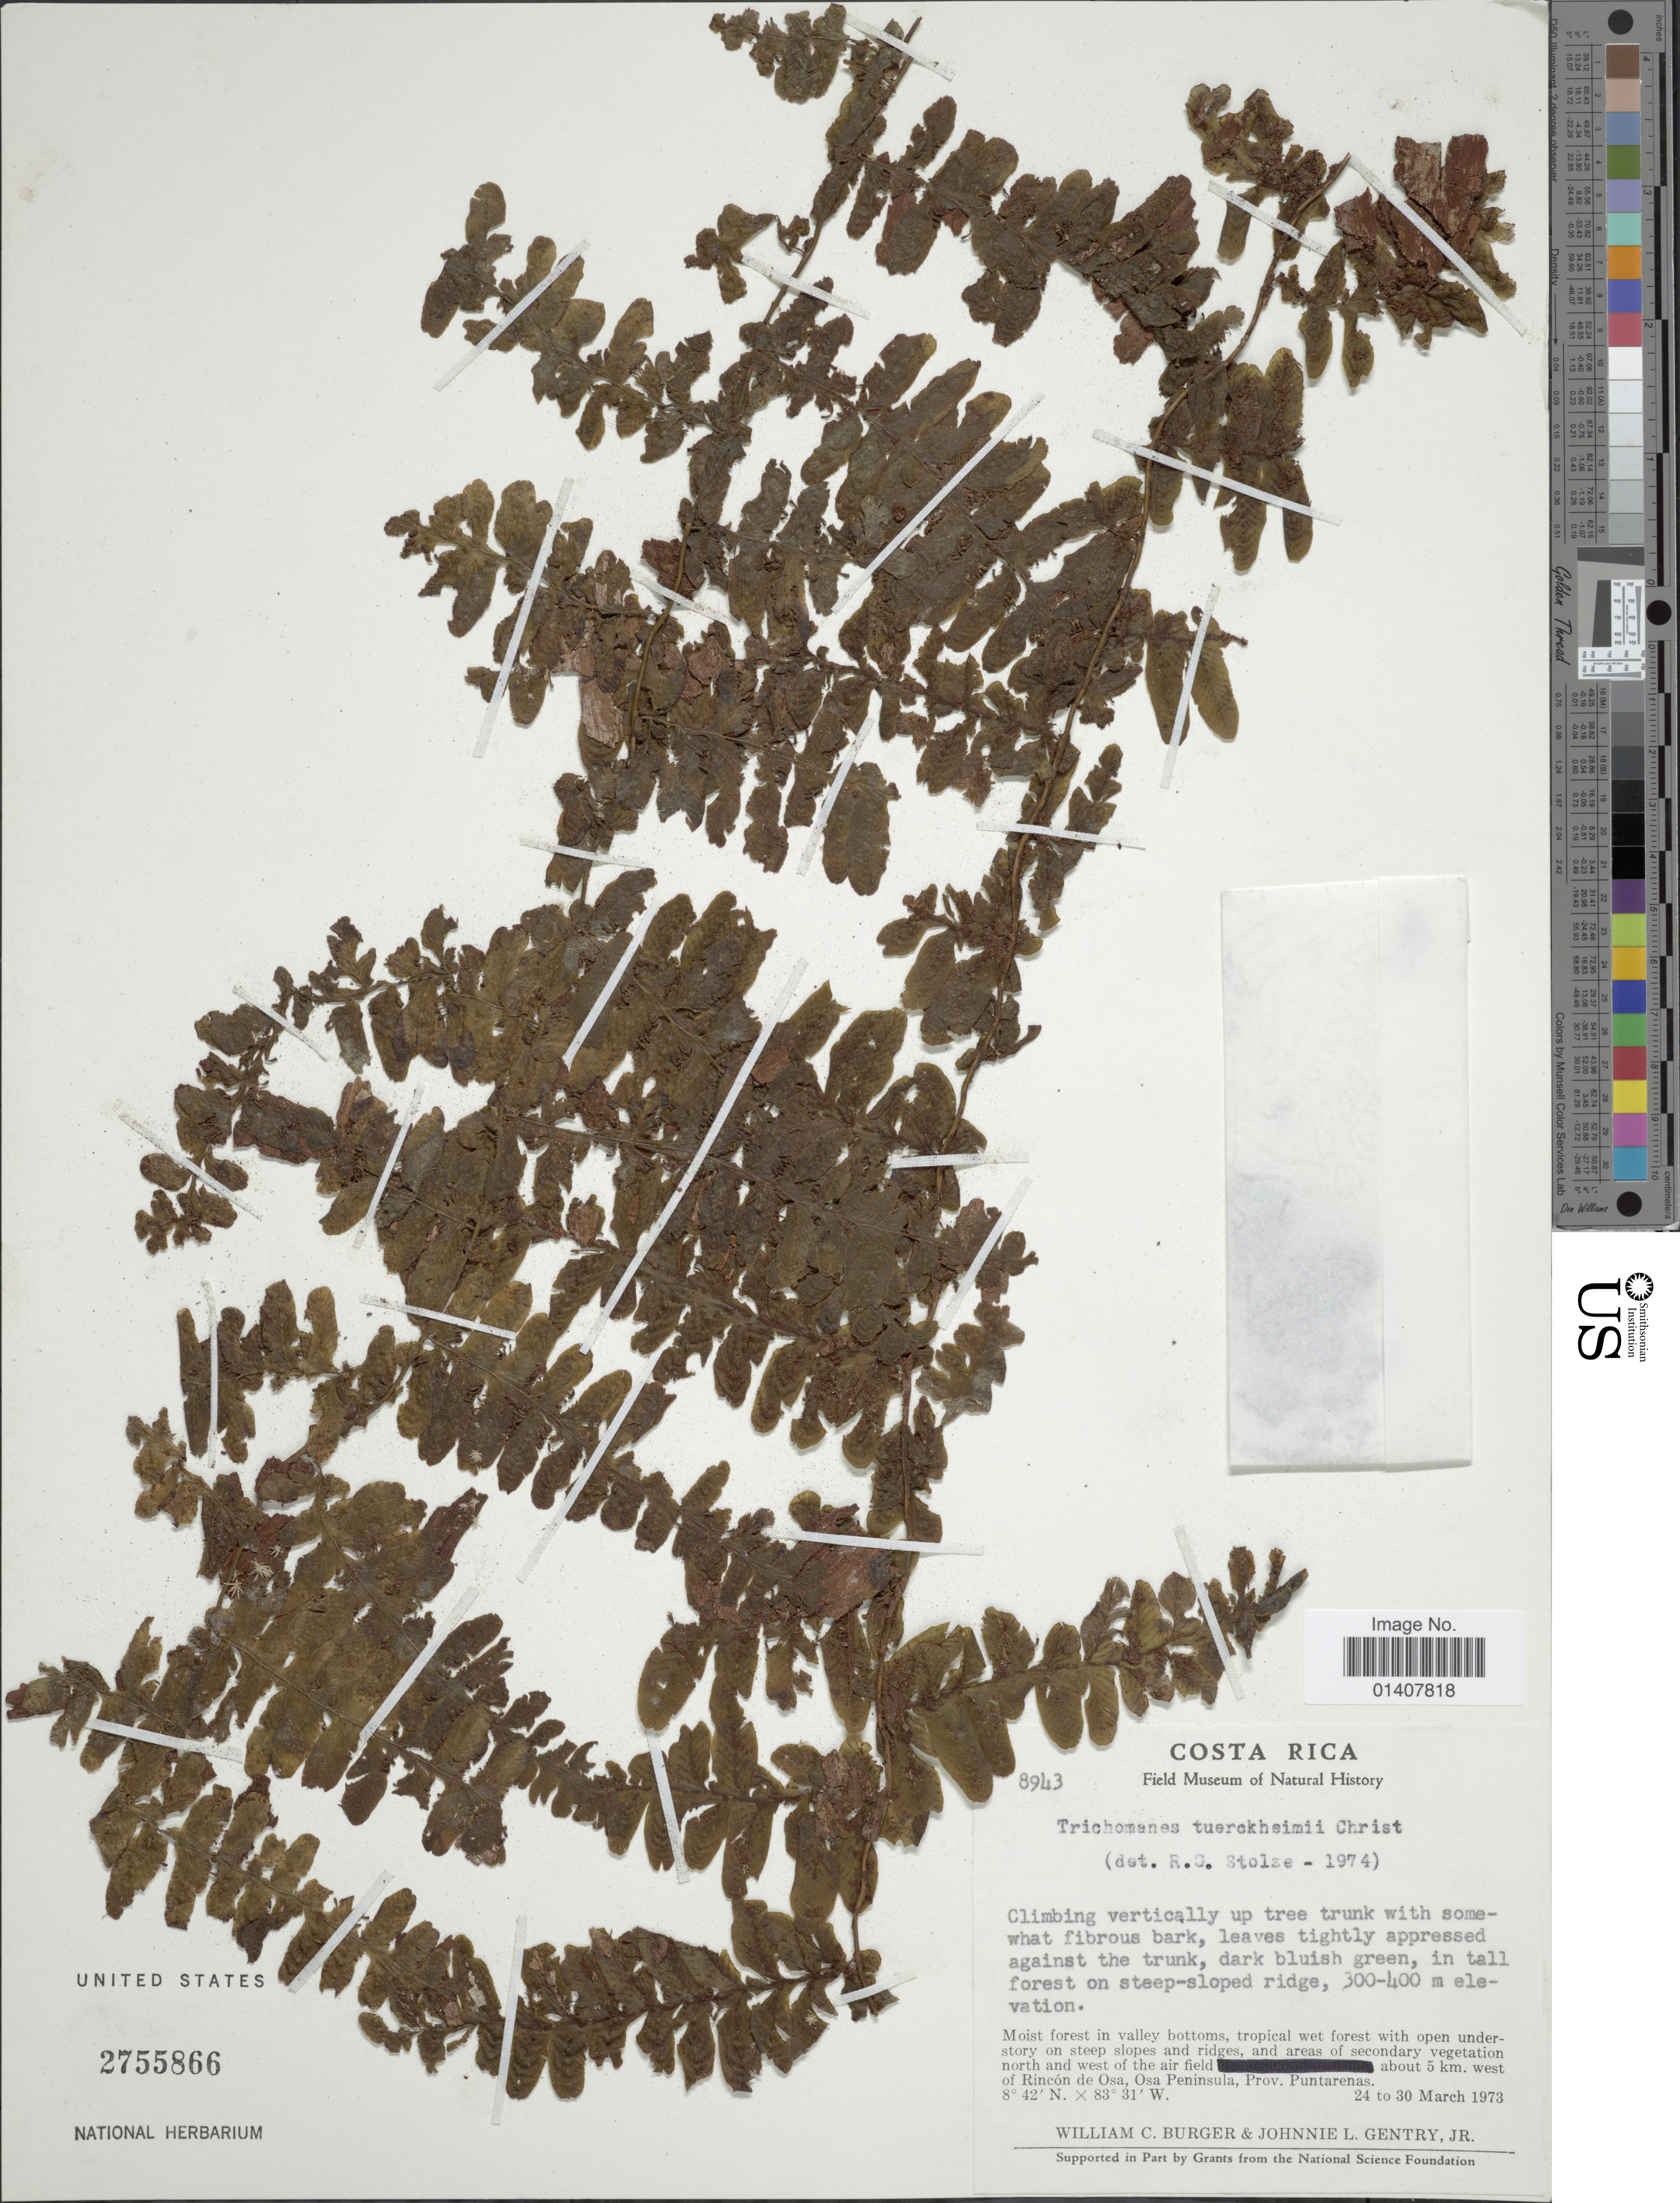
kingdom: Plantae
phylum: Tracheophyta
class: Polypodiopsida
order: Hymenophyllales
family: Hymenophyllaceae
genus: Trichomanes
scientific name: Trichomanes tuerckheimii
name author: Christ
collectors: W. Burger & J. L. Gentry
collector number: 894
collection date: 1973-03-24/1973-03-30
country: Costa Rica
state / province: Puntarenas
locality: Moist forest in valley bottoms, tropical wet forest with open understory on steep slopes and ridges, and areas of secondary vegetation north and west of the air field about 5km west of Rincon de Osa, Osa Peninsula, prov. Puntarenas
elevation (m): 300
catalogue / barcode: US 2755866